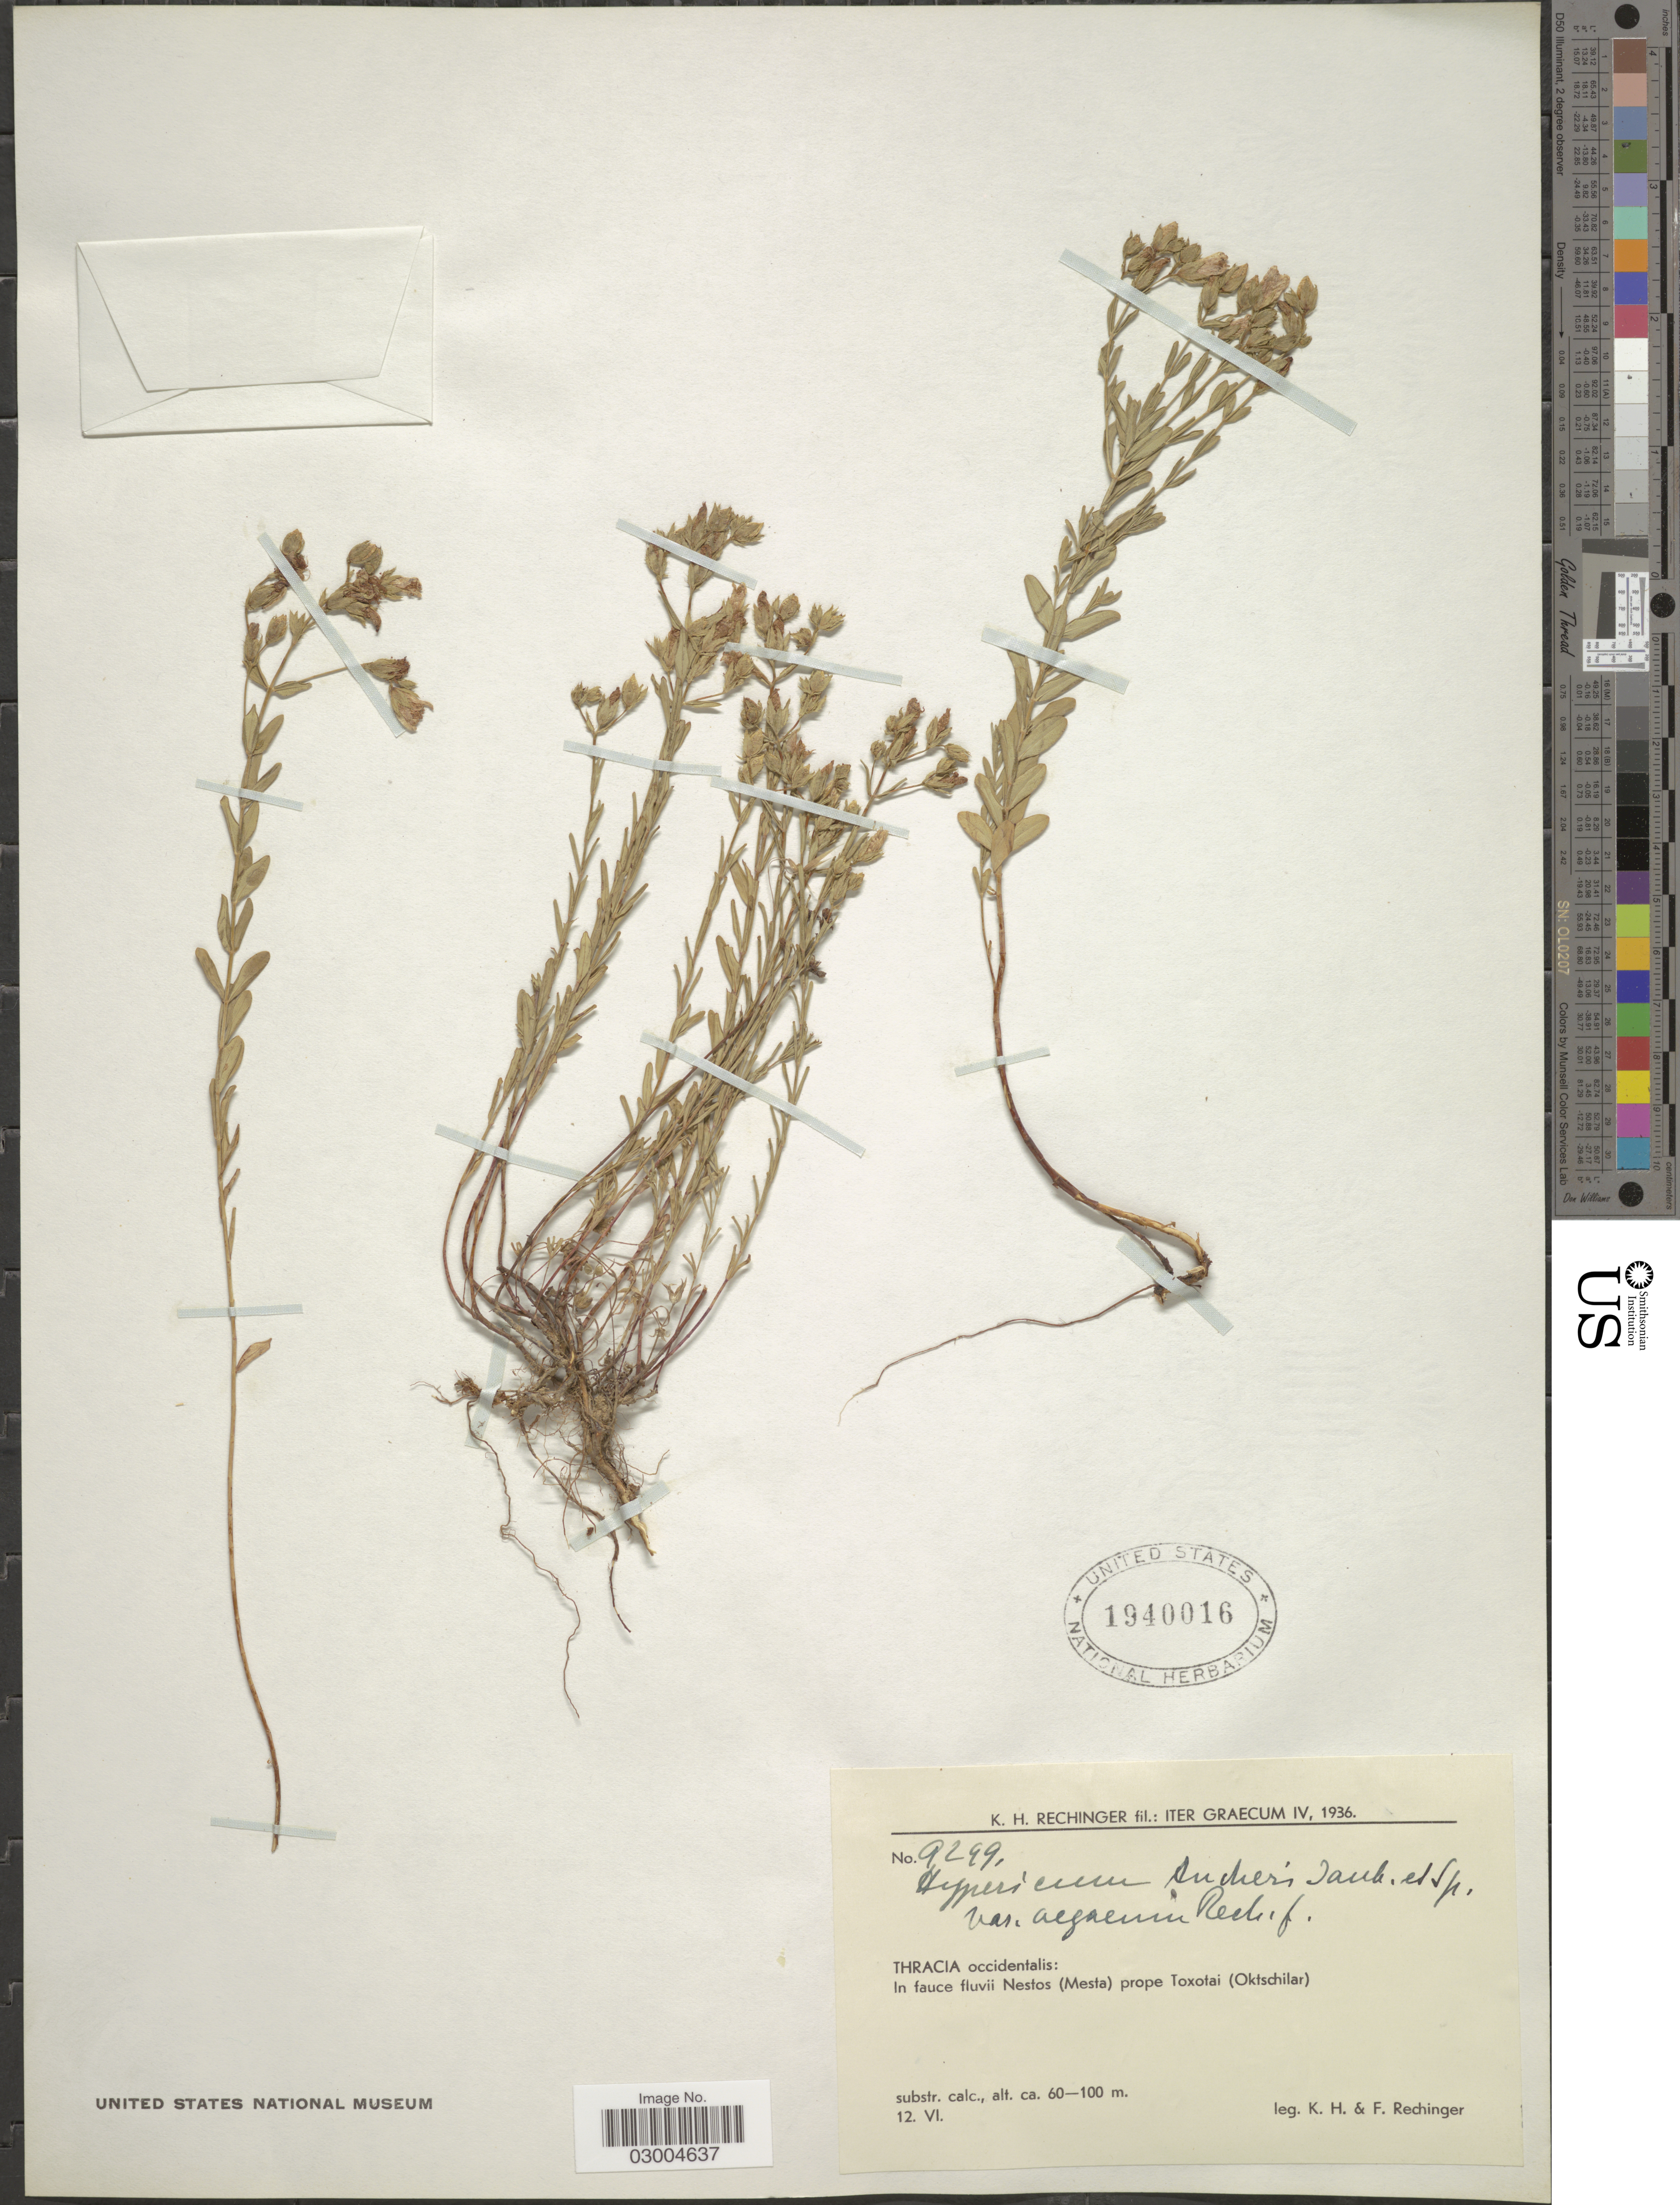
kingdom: Plantae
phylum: Tracheophyta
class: Magnoliopsida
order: Malpighiales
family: Hypericaceae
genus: Hypericum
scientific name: Hypericum aucheri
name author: Jaub. & Spach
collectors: K. H. Rechinger & F. Rechinger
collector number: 9299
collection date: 1936-06-12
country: Greece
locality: Graecum. Thracia occidentalis: In fauce fluvii Nestos (Mesta) prope Toxotai (Oktschilar).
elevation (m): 60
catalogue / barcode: US 1940016